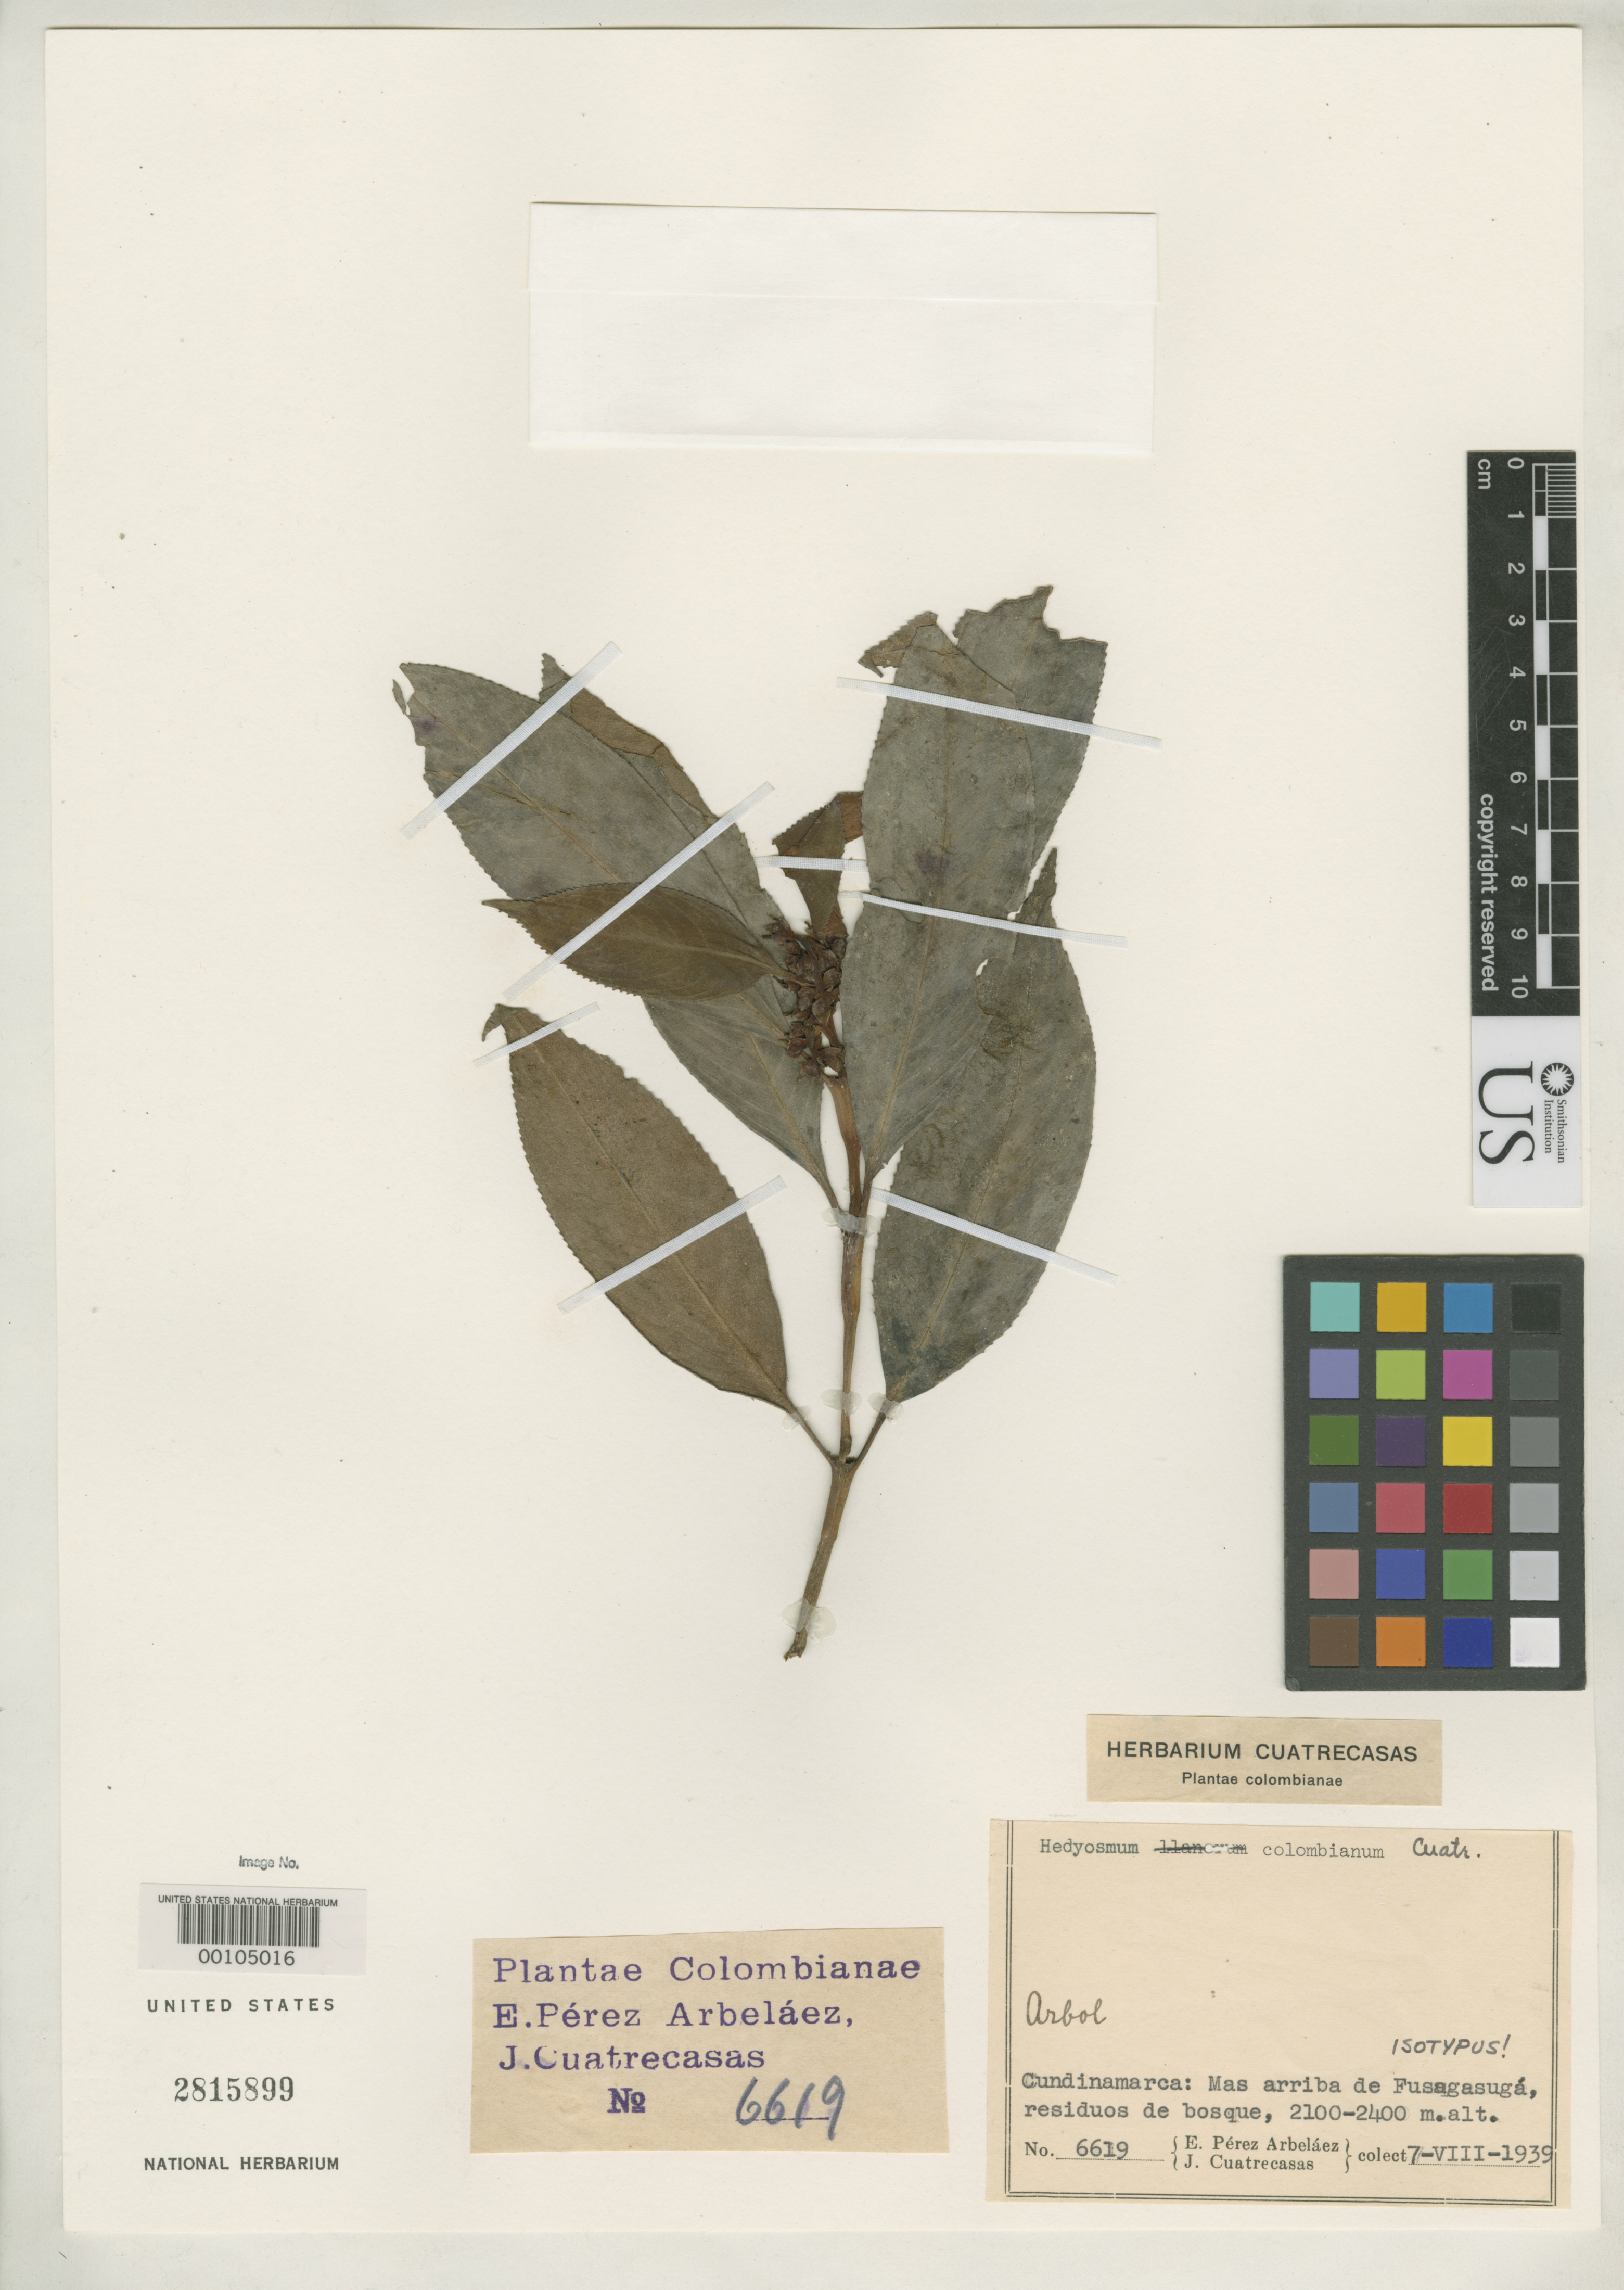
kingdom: Plantae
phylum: Tracheophyta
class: Magnoliopsida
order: Chloranthales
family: Chloranthaceae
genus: Hedyosmum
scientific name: Hedyosmum colombianum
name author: Cuatrec.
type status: Isotype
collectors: E. Pérez Arbeláez & J. Cuatrecasas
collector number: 6619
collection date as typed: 07 Aug 1939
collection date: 1939-08-07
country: Colombia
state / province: Cundinamarca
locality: Fusagasugá.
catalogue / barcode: US 2815899